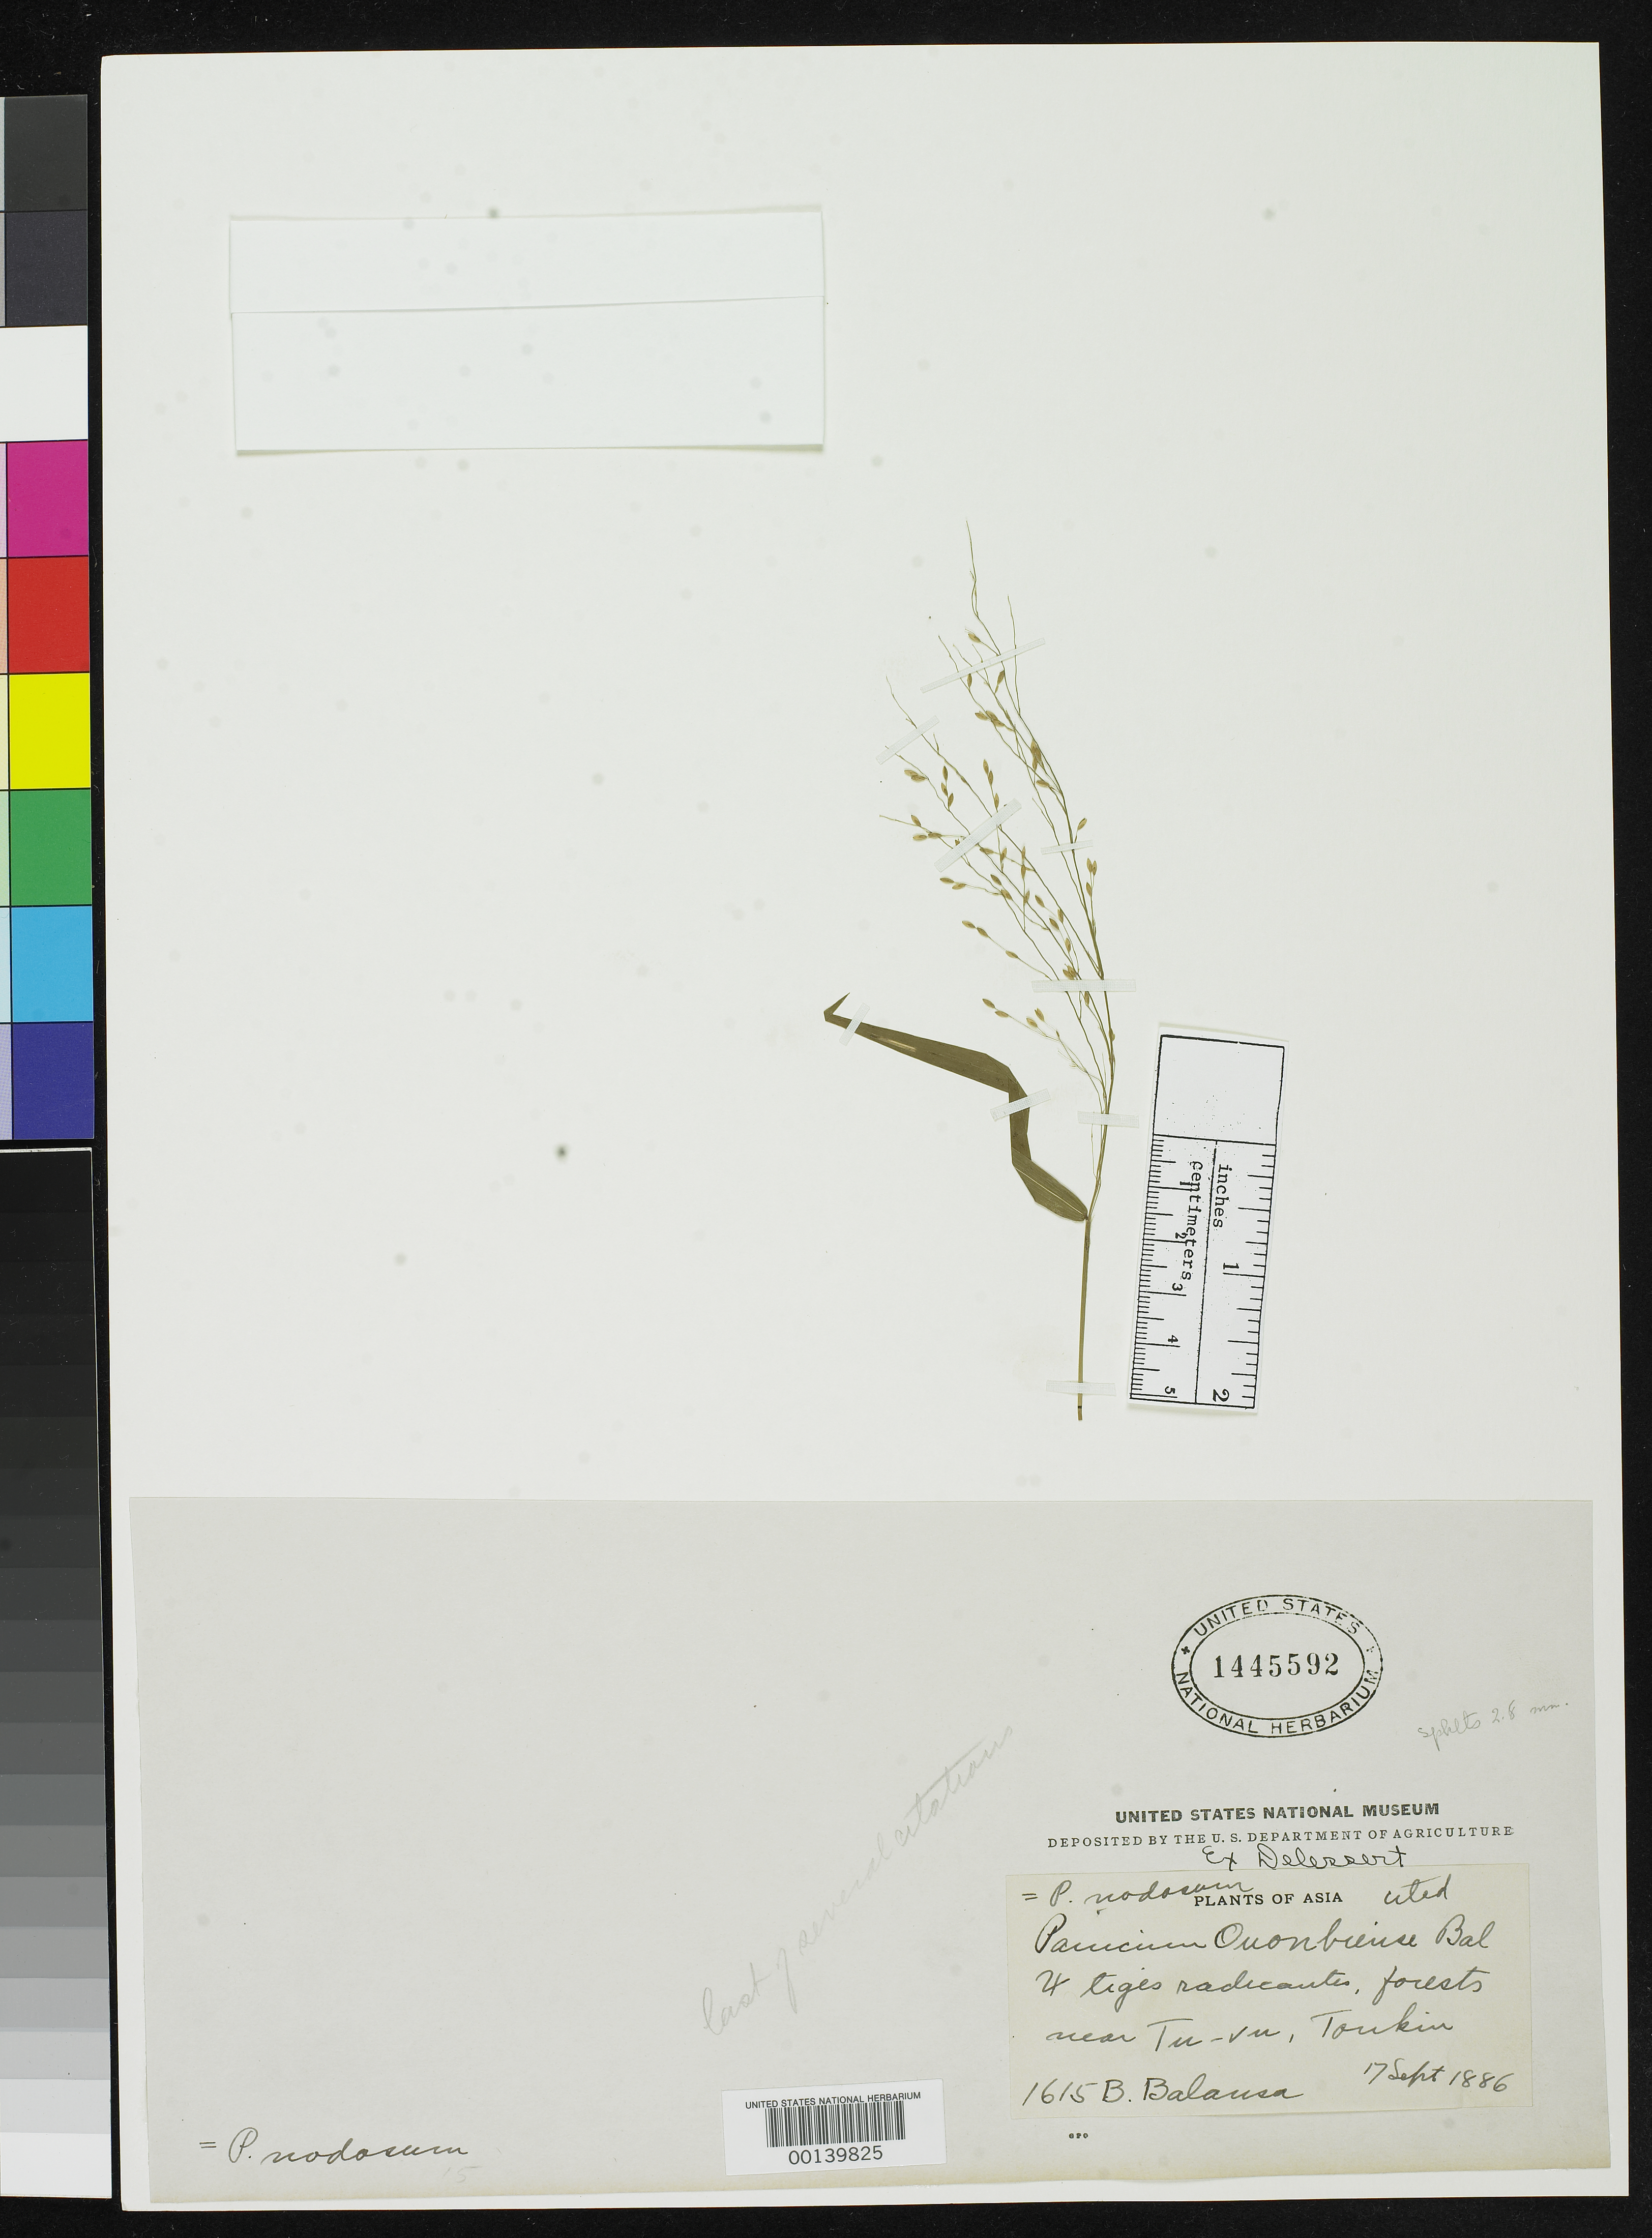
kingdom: Plantae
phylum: Tracheophyta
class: Liliopsida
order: Poales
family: Poaceae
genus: Panicum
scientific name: Panicum ovonbiense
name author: Balansa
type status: Type Fragment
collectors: B. Balansa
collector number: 1615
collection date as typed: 17 Sep 1886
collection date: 1886-09-17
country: Vietnam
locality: Tu-vu.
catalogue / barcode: US 1445592